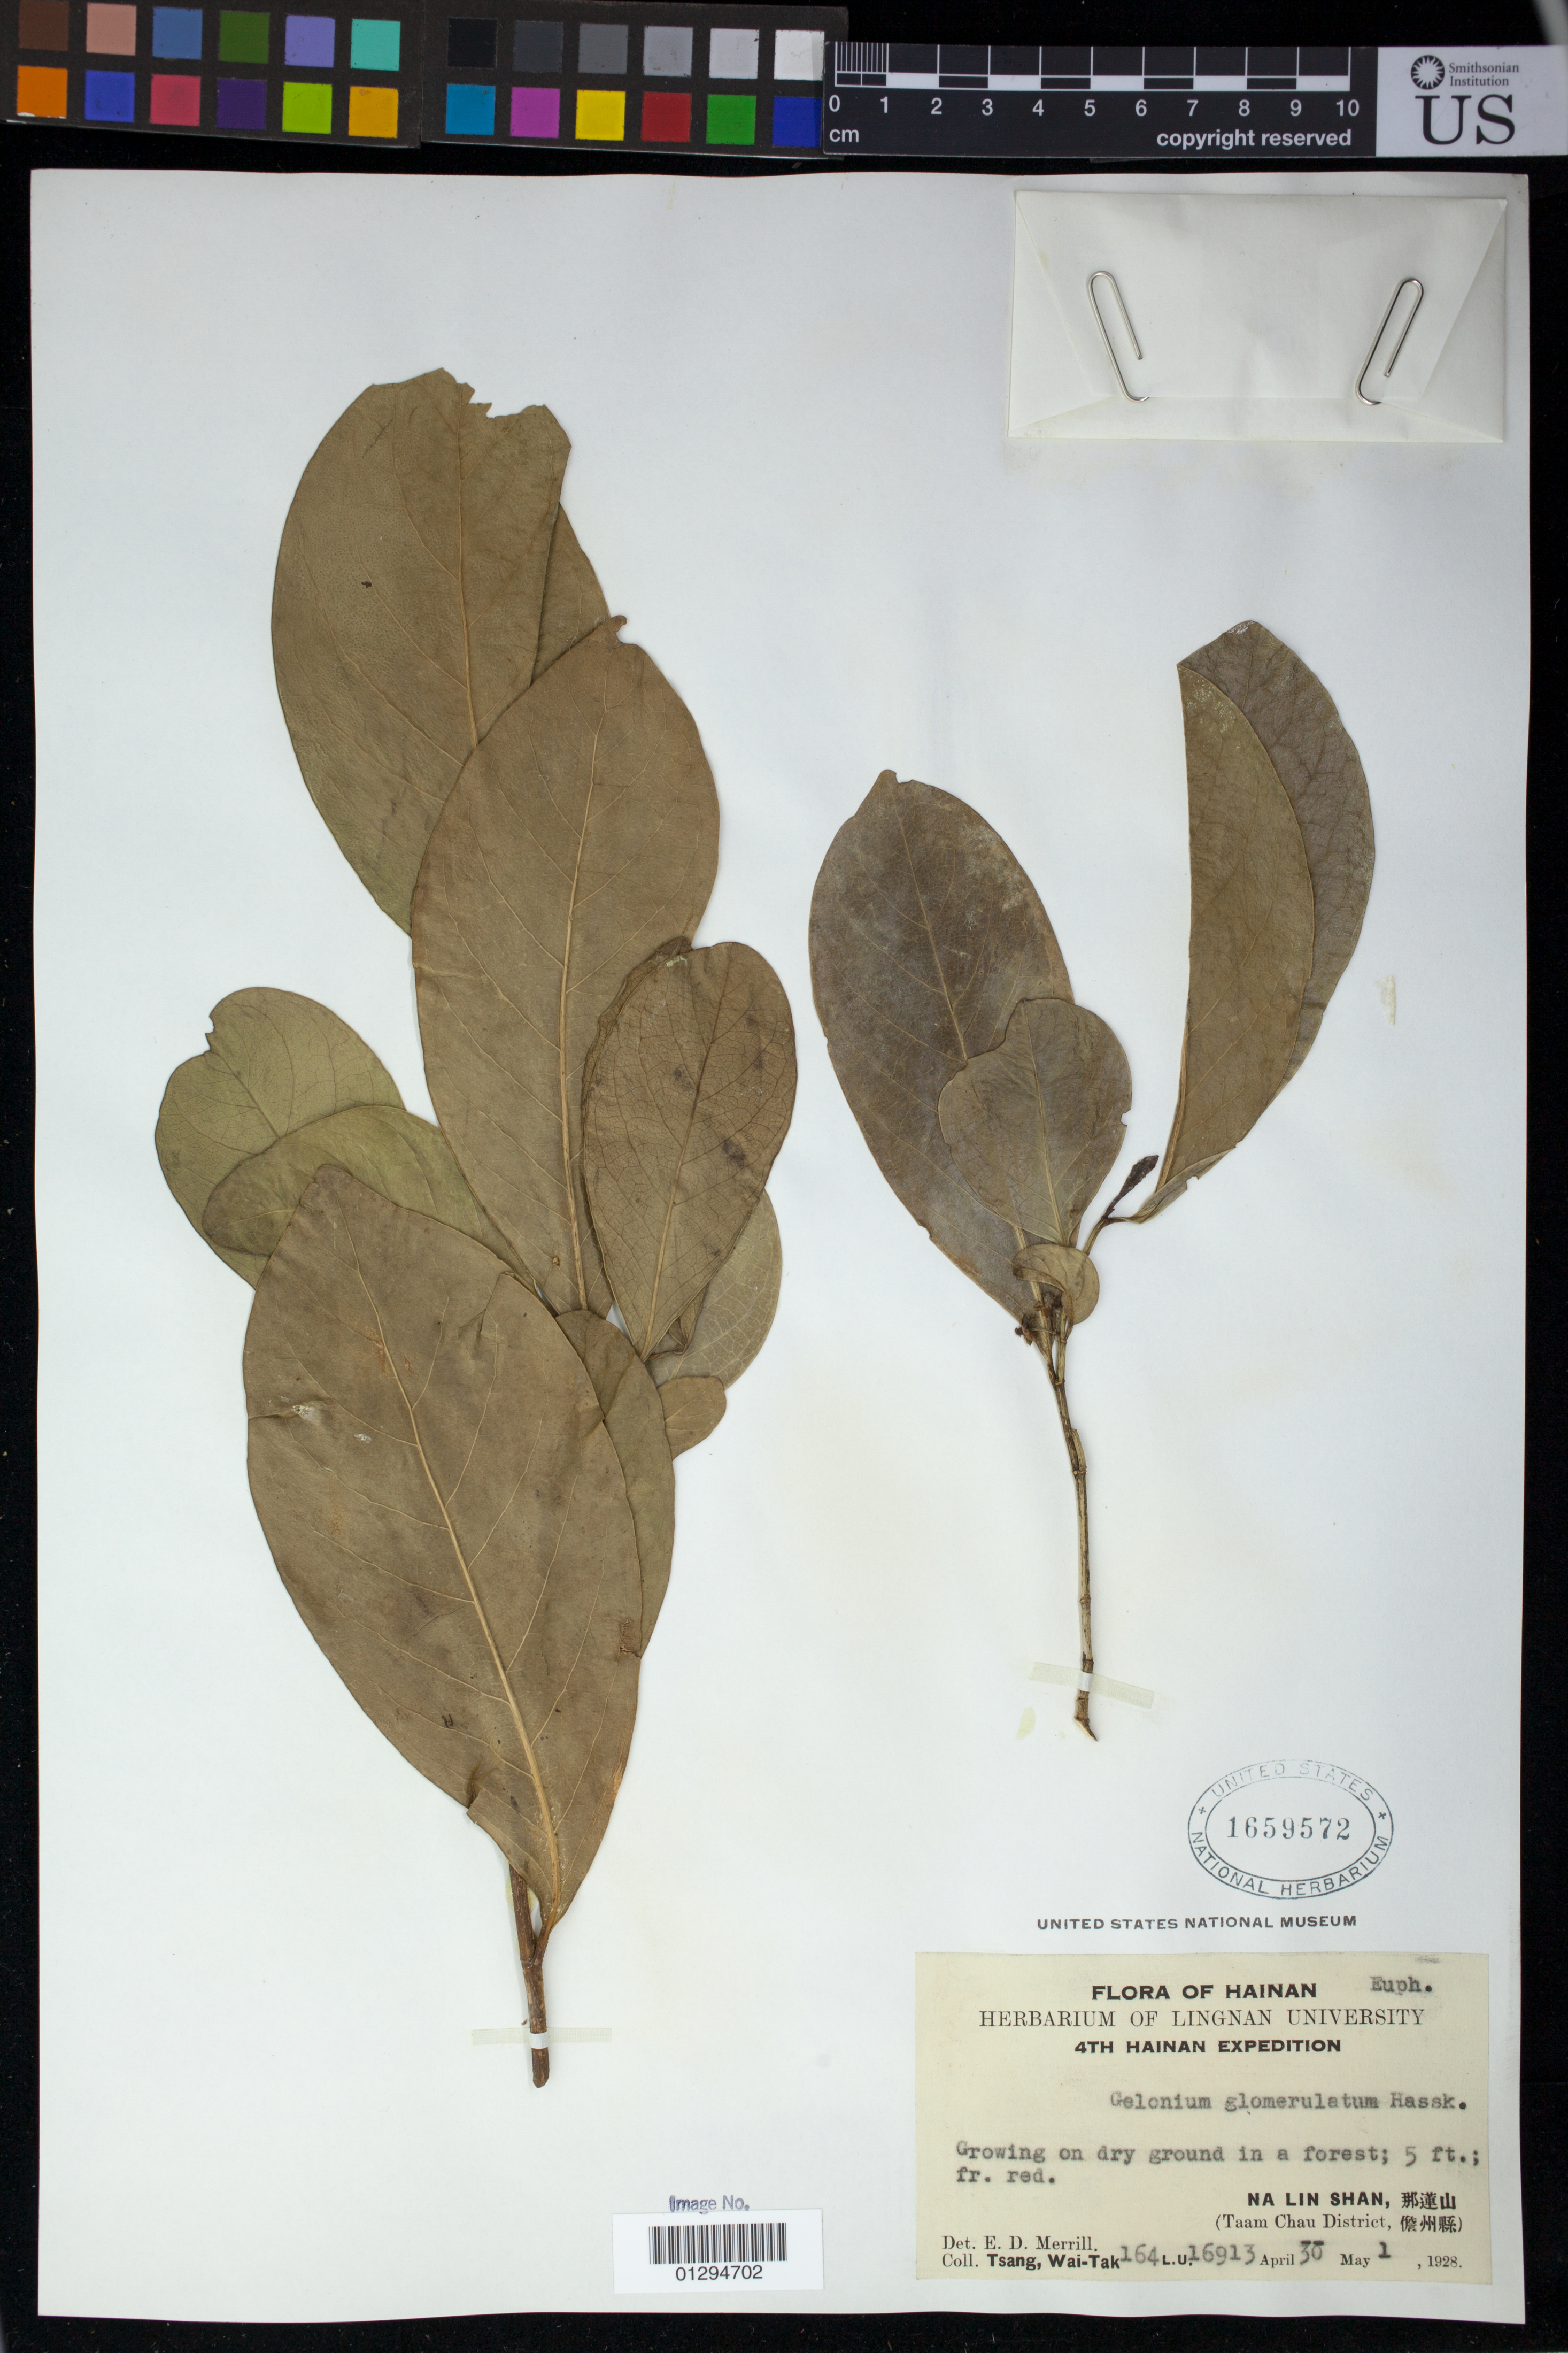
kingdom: Plantae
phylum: Tracheophyta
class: Magnoliopsida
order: Malpighiales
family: Euphorbiaceae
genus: Gelonium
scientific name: Gelonium glomerulatum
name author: (Blume) Hassk.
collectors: W. T. Tsang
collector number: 164 & 16913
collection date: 1928-04-30/1928-05-01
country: China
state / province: Hainan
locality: Na Lin Shan, Taam Chau District (Danzhou)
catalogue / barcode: US 1659572